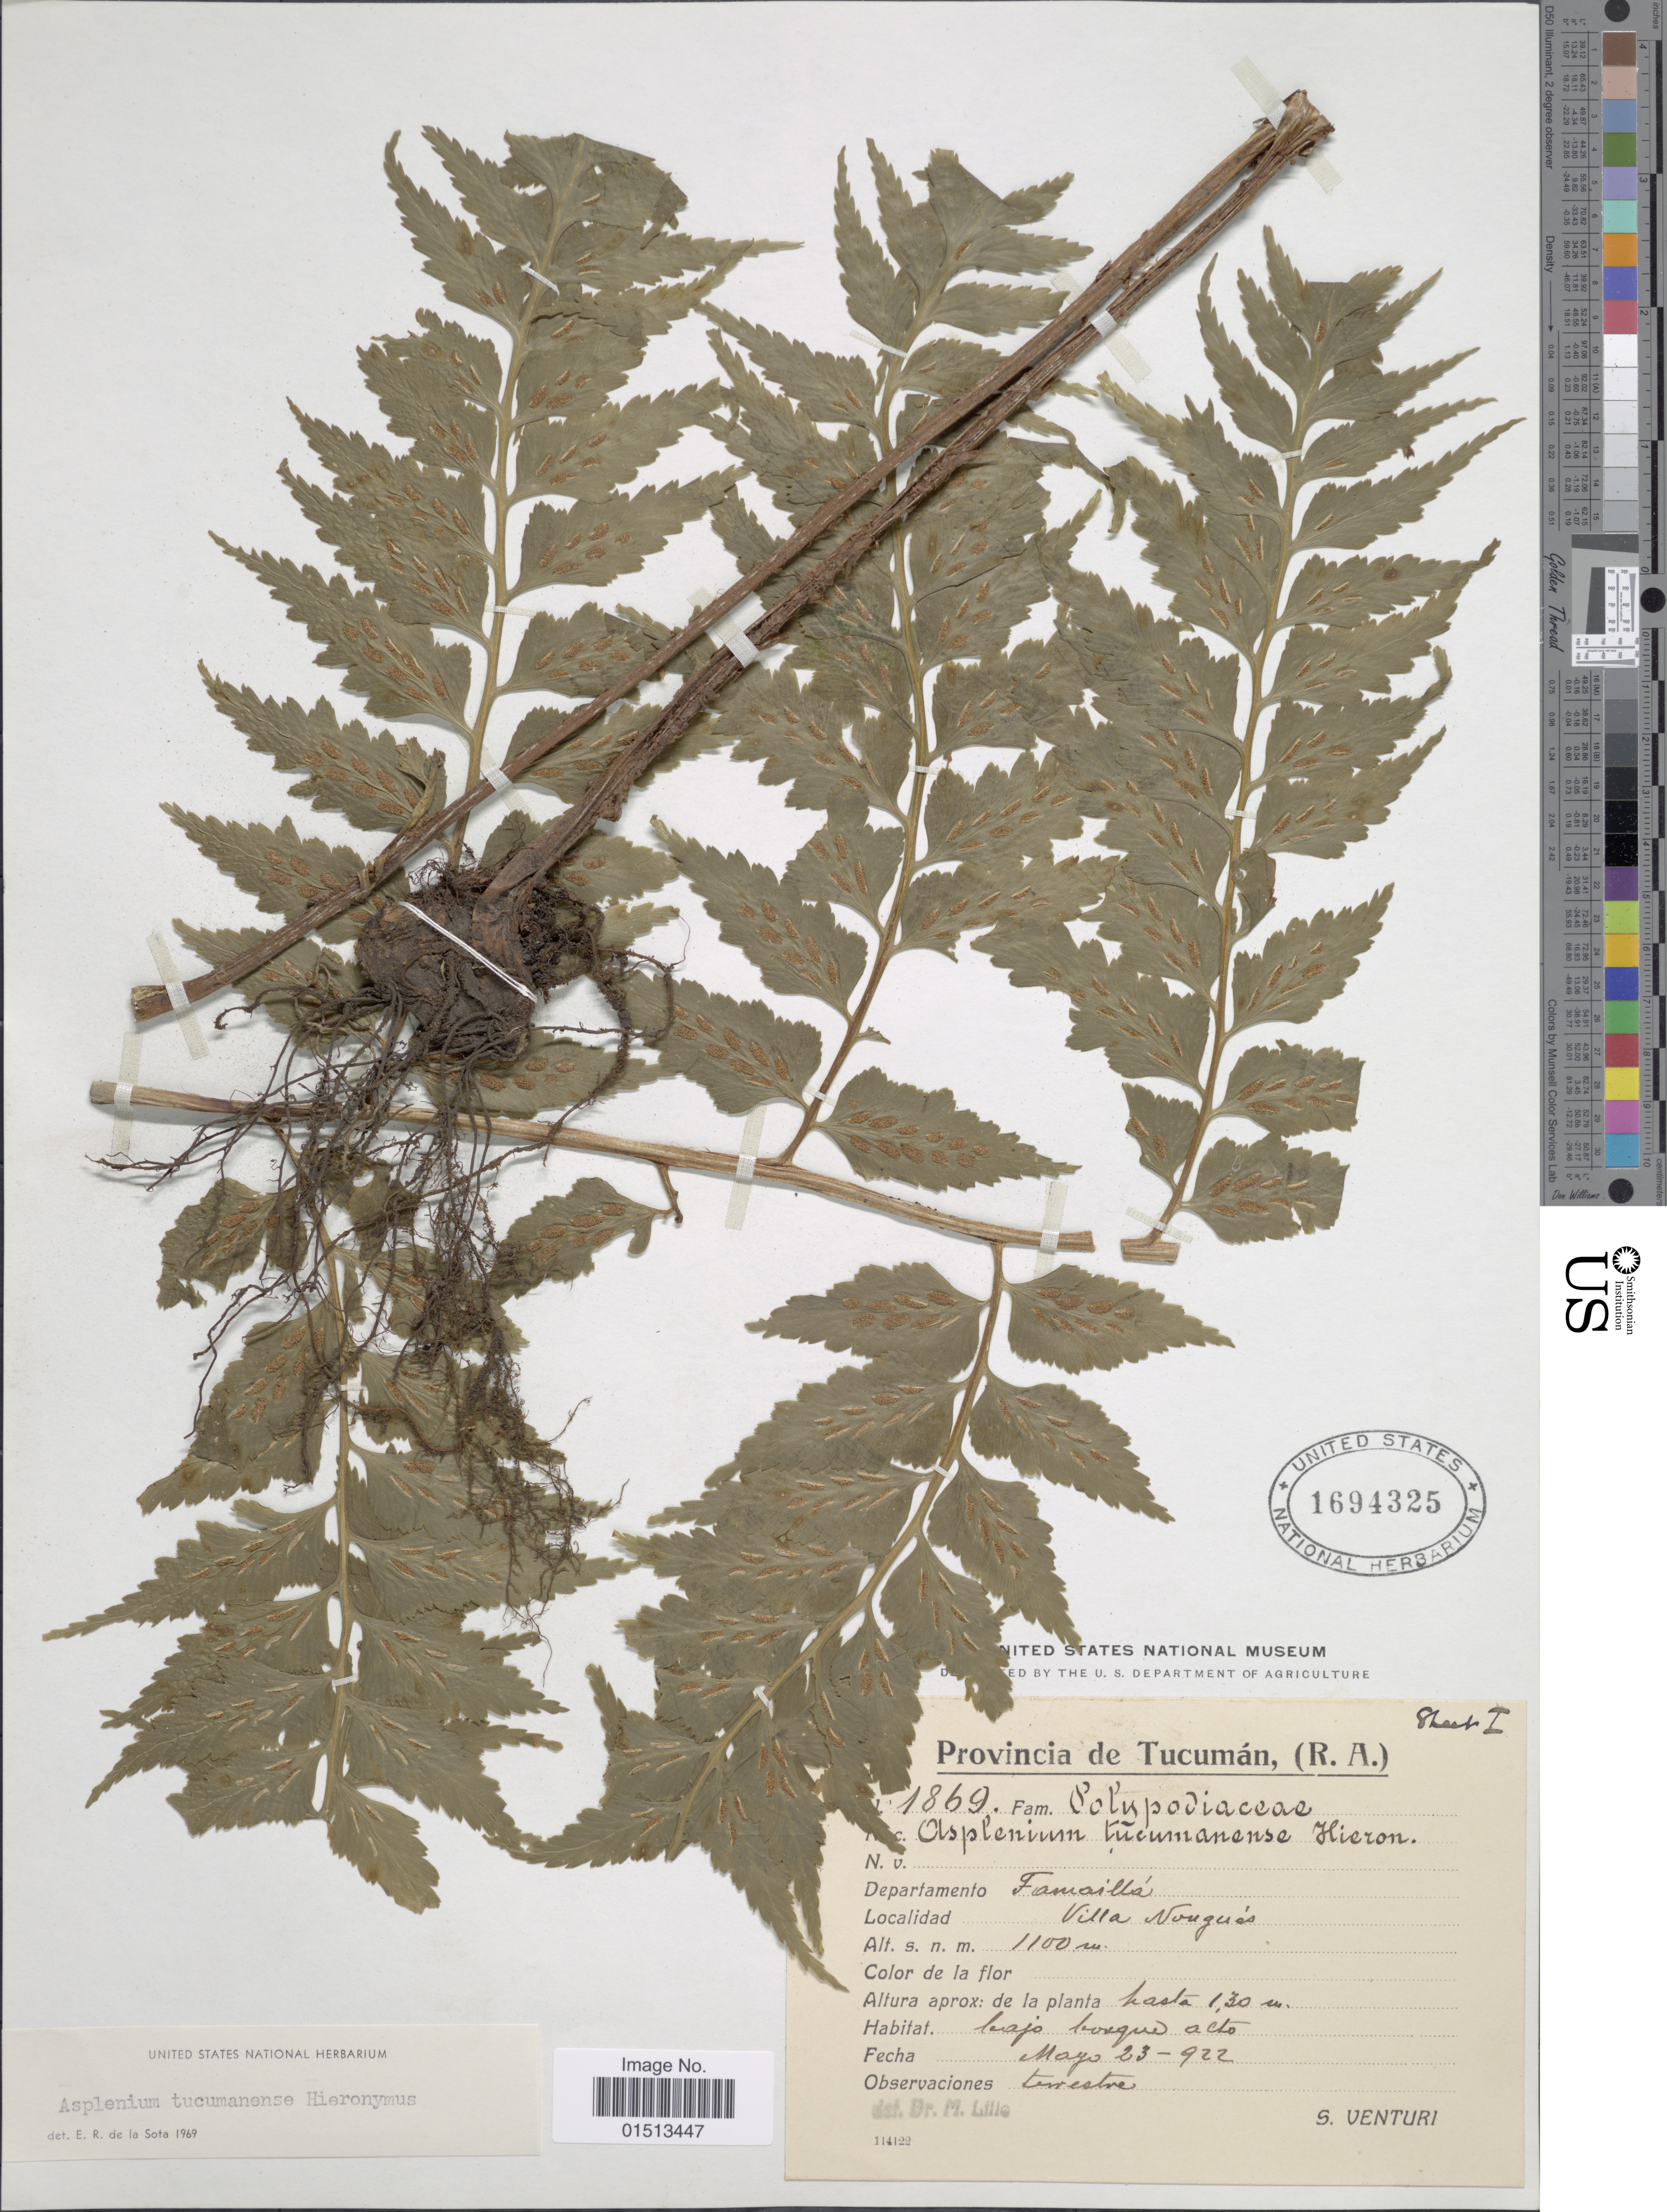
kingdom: Plantae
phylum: Tracheophyta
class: Polypodiopsida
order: Polypodiales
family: Aspleniaceae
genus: Asplenium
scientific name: Asplenium tucumanense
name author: Hieron.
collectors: S. Venturi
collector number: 1869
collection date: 1922-05-23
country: Argentina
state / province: Tucuman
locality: (R.A.) Villa Nougués.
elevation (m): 1100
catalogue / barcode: US 1694325